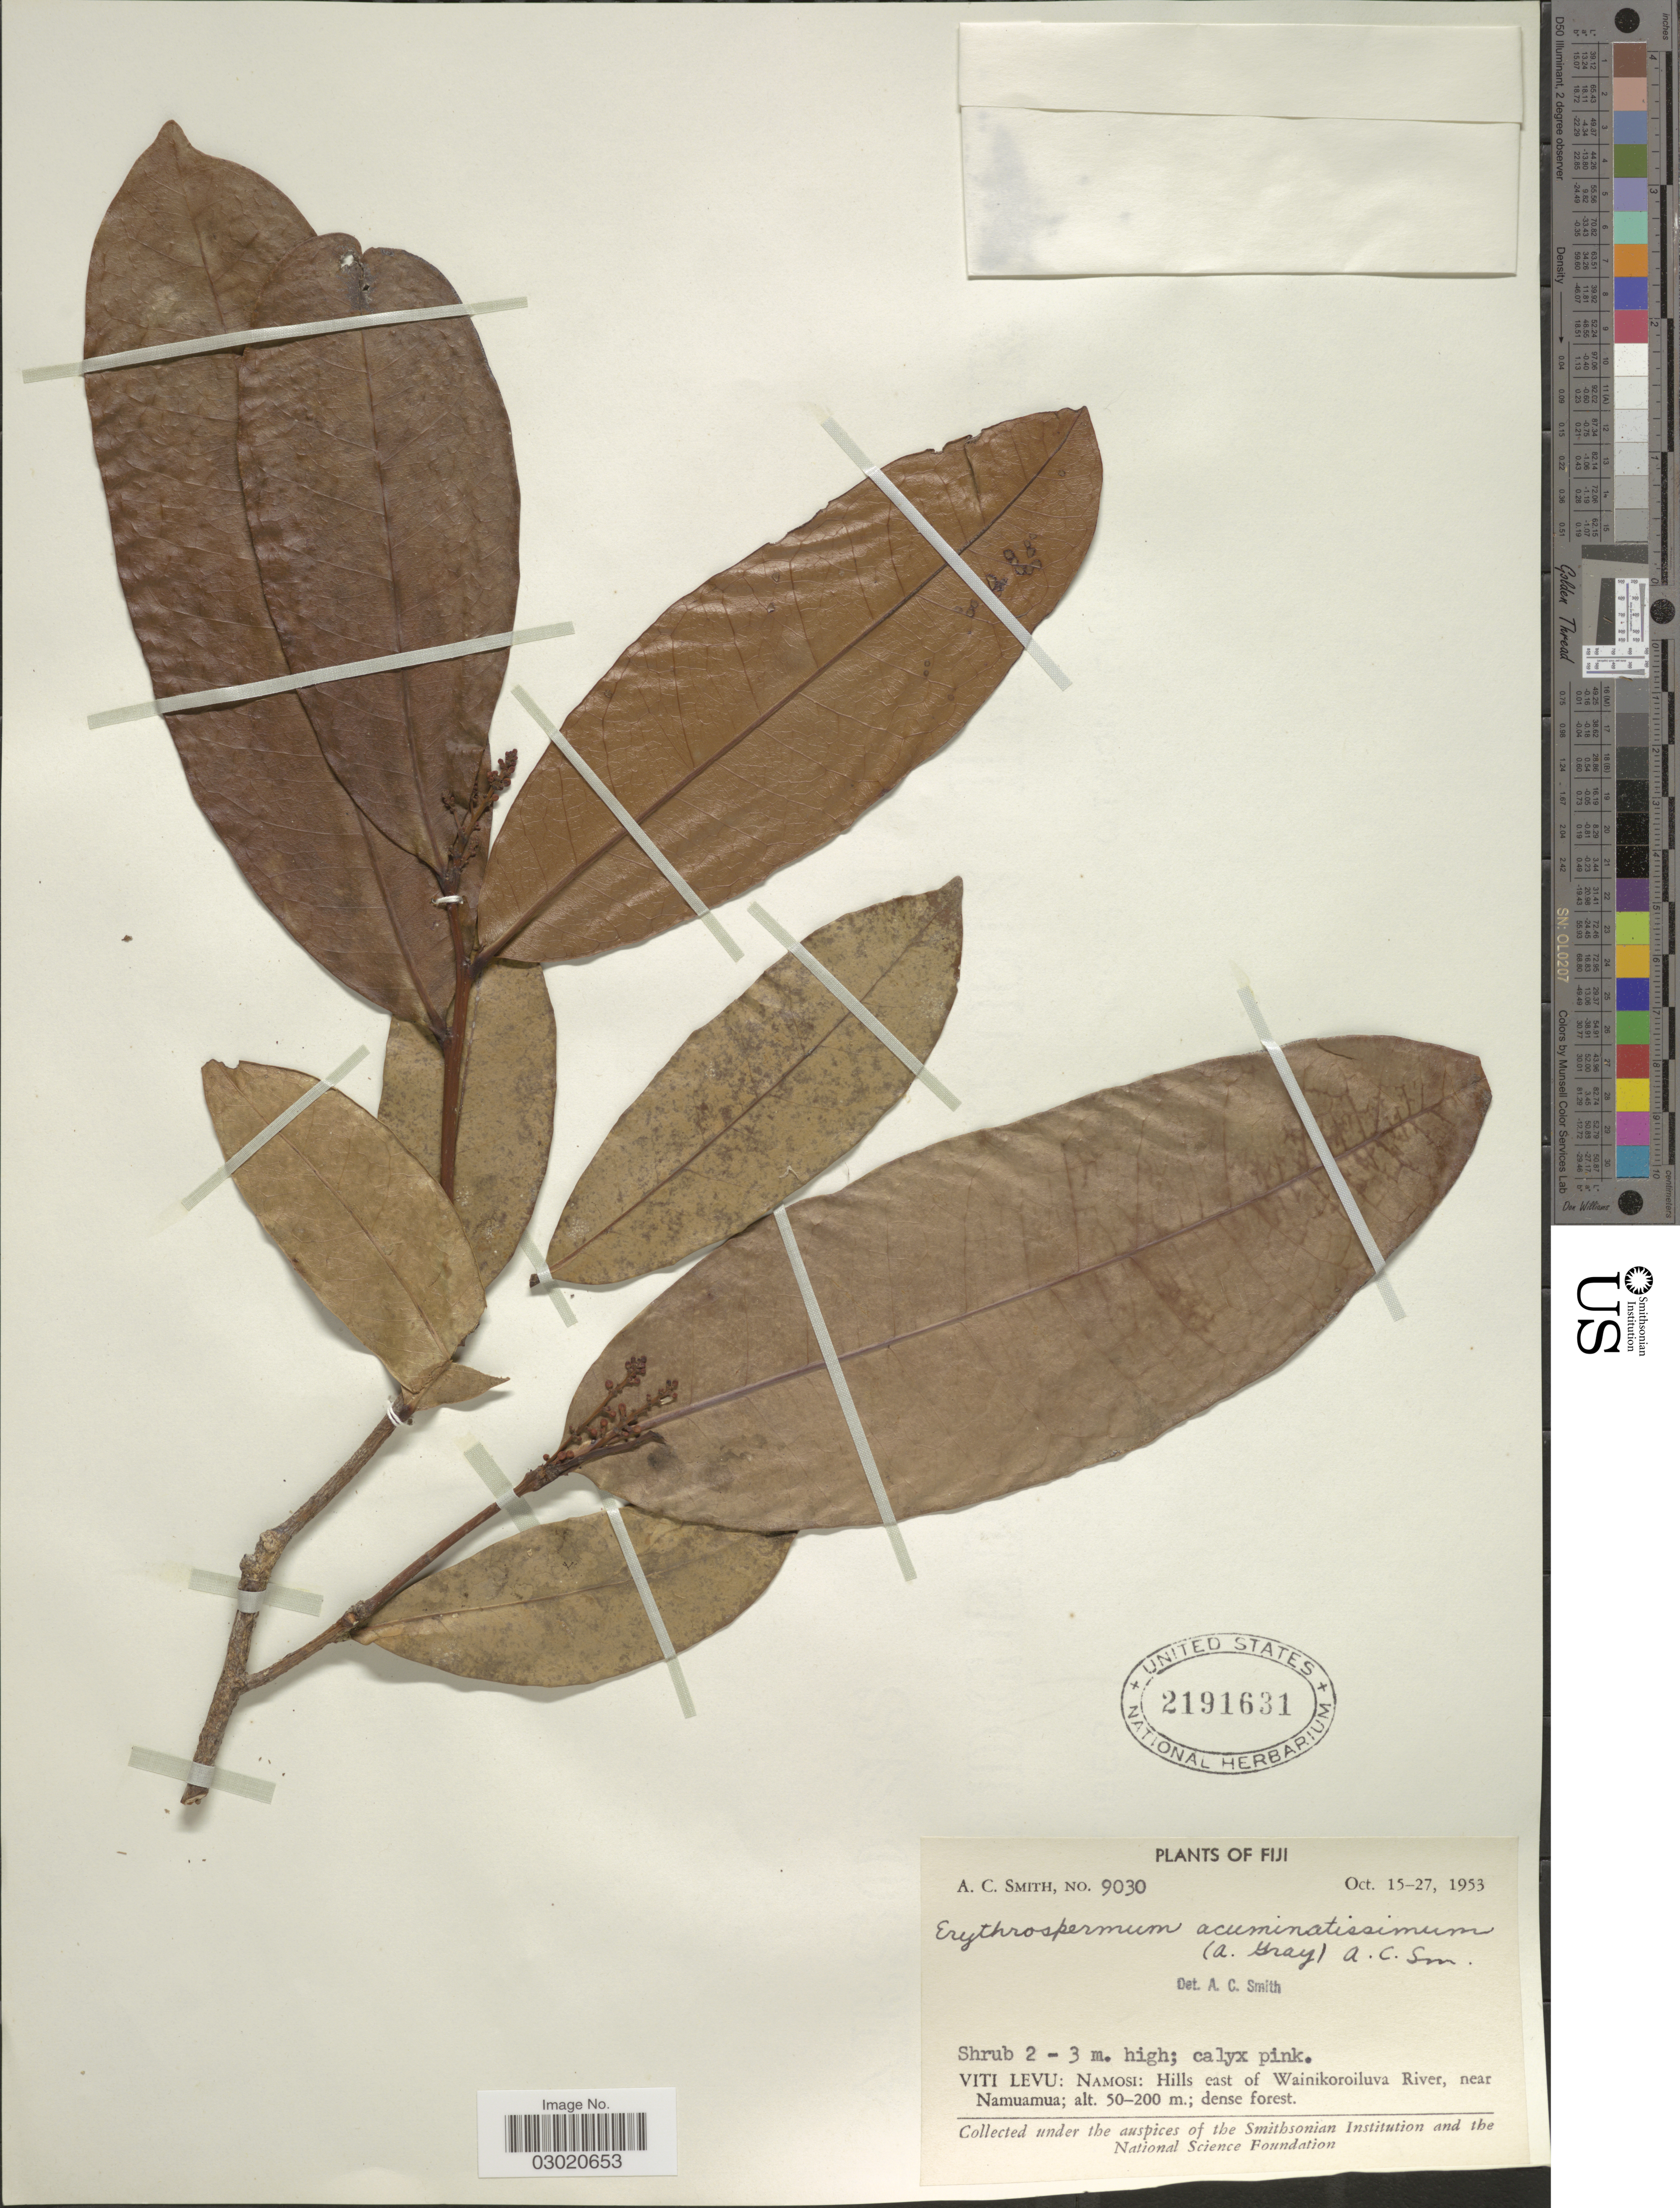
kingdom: Plantae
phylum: Tracheophyta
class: Magnoliopsida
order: Malpighiales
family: Achariaceae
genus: Erythrospermum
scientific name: Erythrospermum acuminatissimum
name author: (A. Gray) A.C. Sm.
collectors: A. C. Smith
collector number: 9030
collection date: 1953-10-15/1953-10-27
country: Fiji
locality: Viti Levu: Namosi: Hills east of Wainikoroiluva River, near Namuamua.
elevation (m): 50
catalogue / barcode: US 2191631